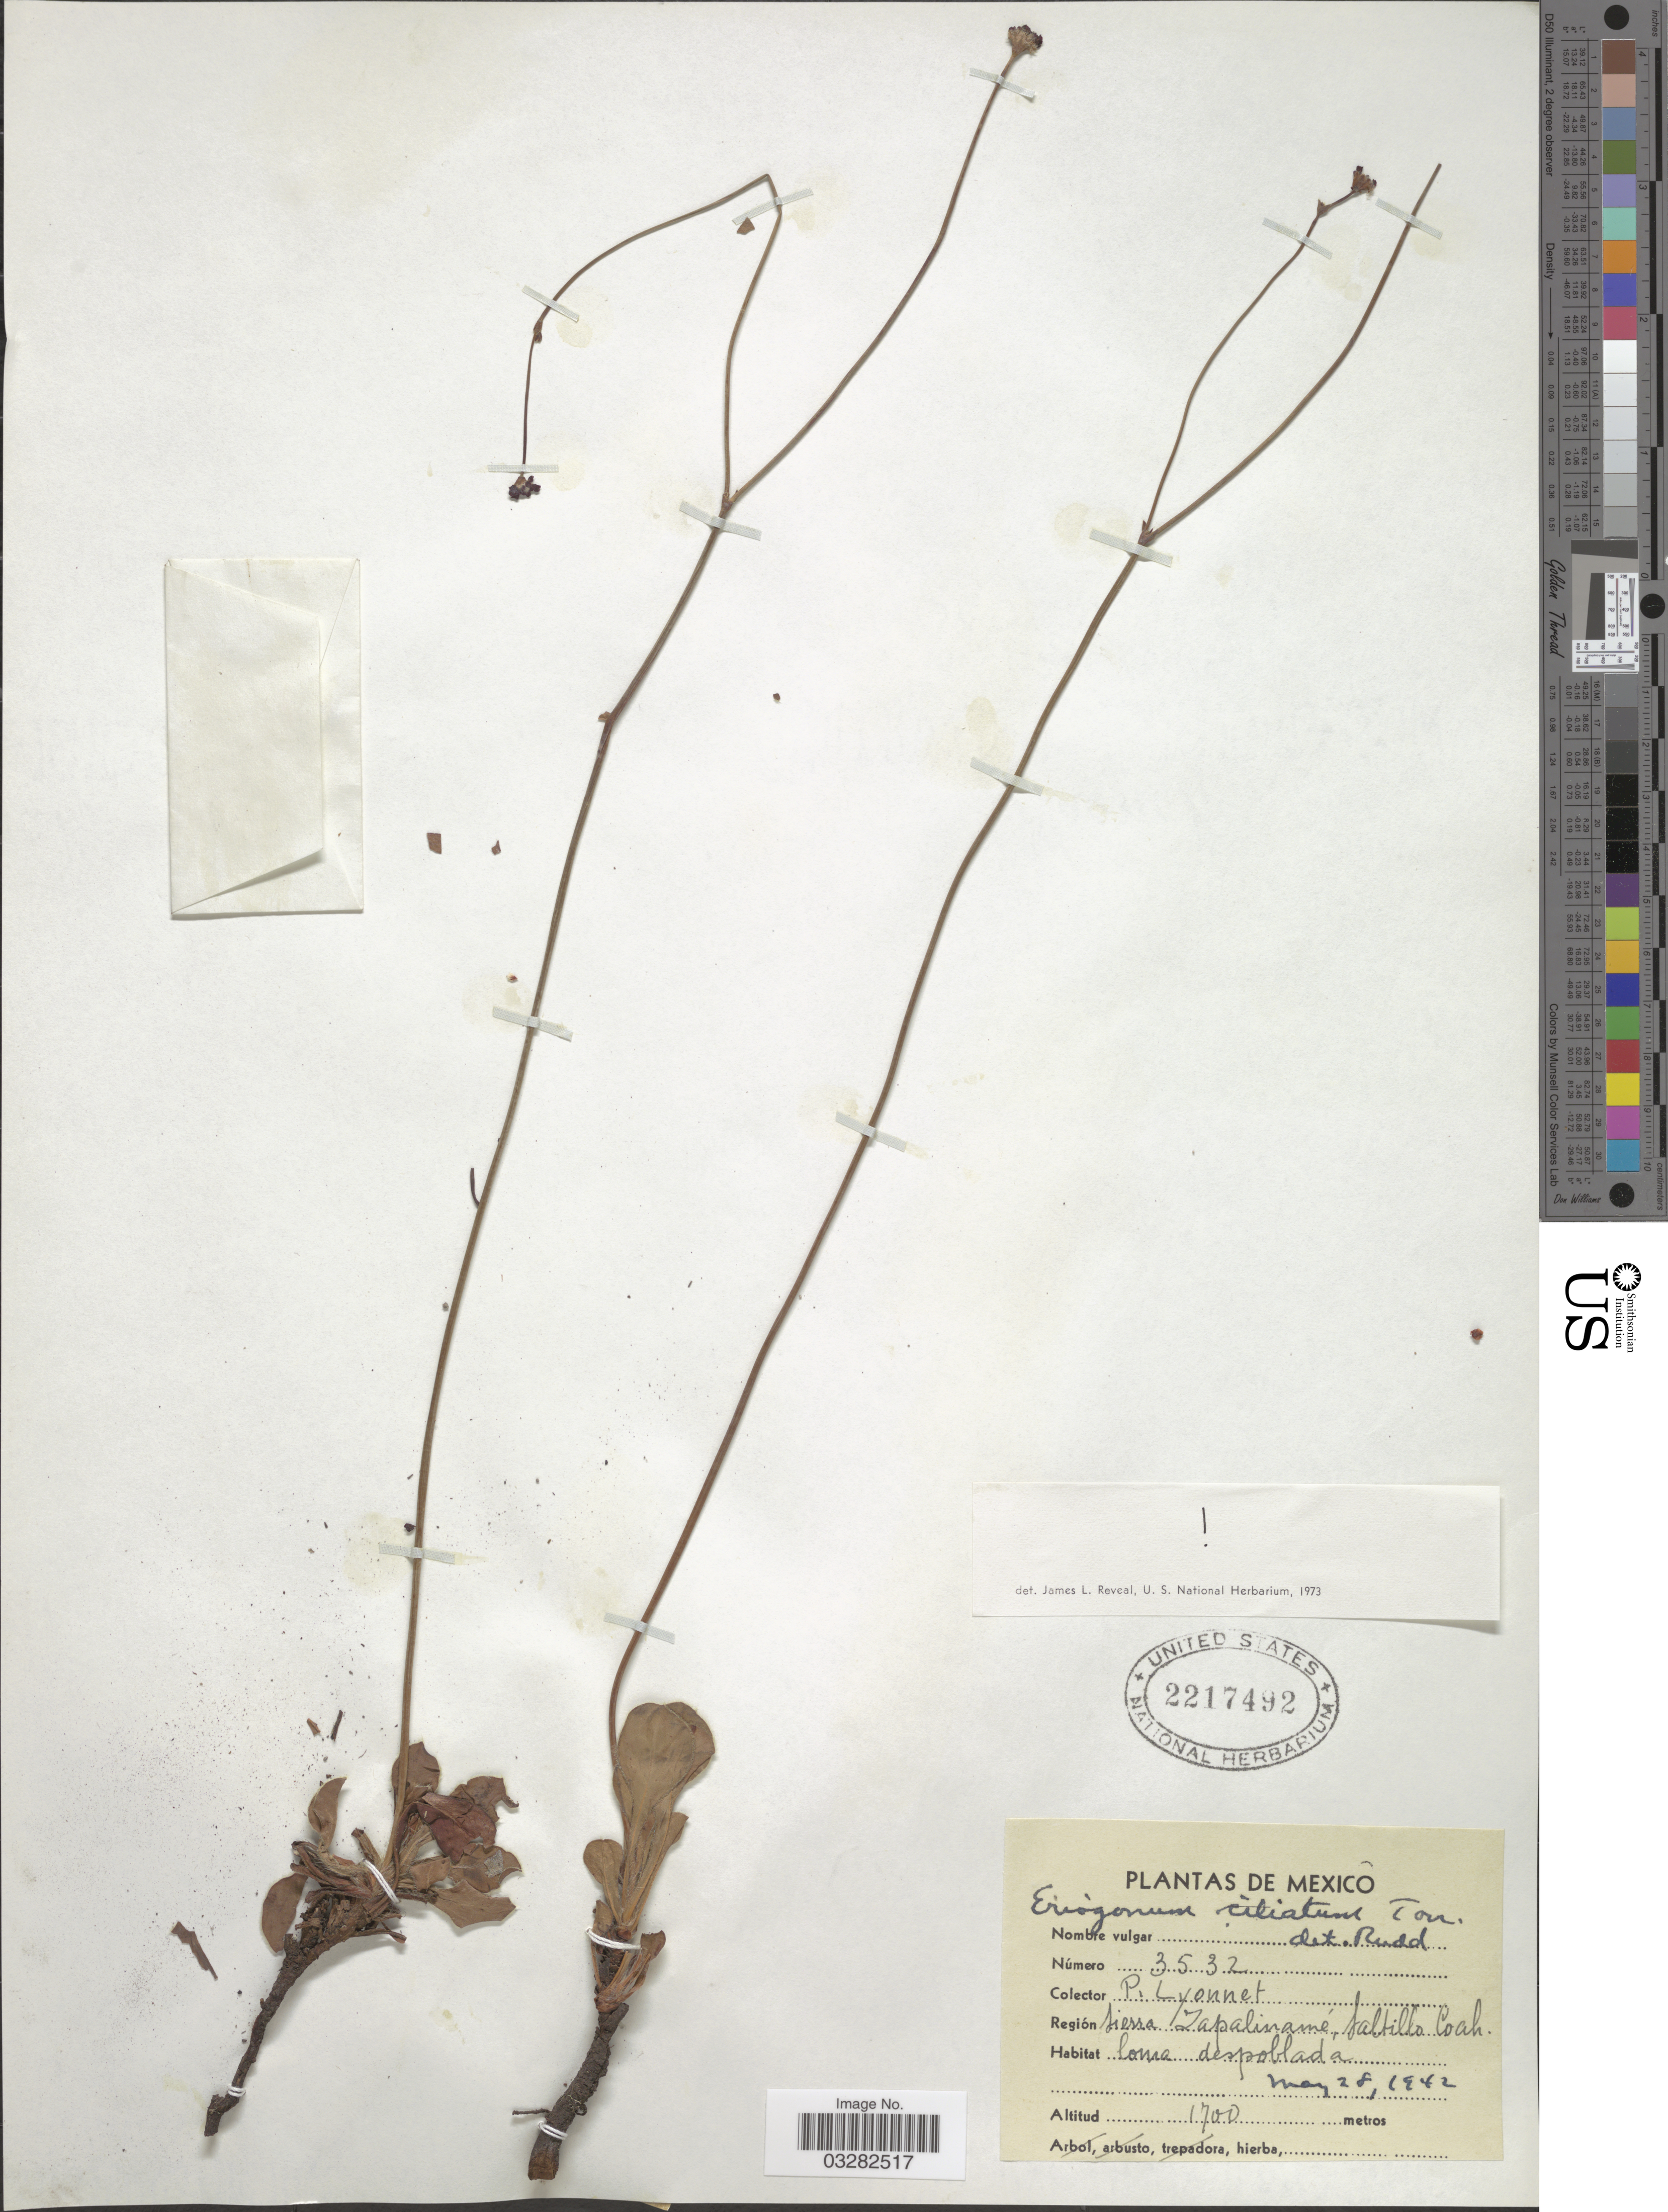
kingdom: Plantae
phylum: Tracheophyta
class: Magnoliopsida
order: Caryophyllales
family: Polygonaceae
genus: Eriogonum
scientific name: Eriogonum ciliatum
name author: Torr. ex Benth.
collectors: P. Lyonnet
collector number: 3532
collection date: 1942-05-28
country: Mexico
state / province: Coahuila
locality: Región Sierra Zapalinamé, Saltillo Coah.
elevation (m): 1700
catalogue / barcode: US 2217492